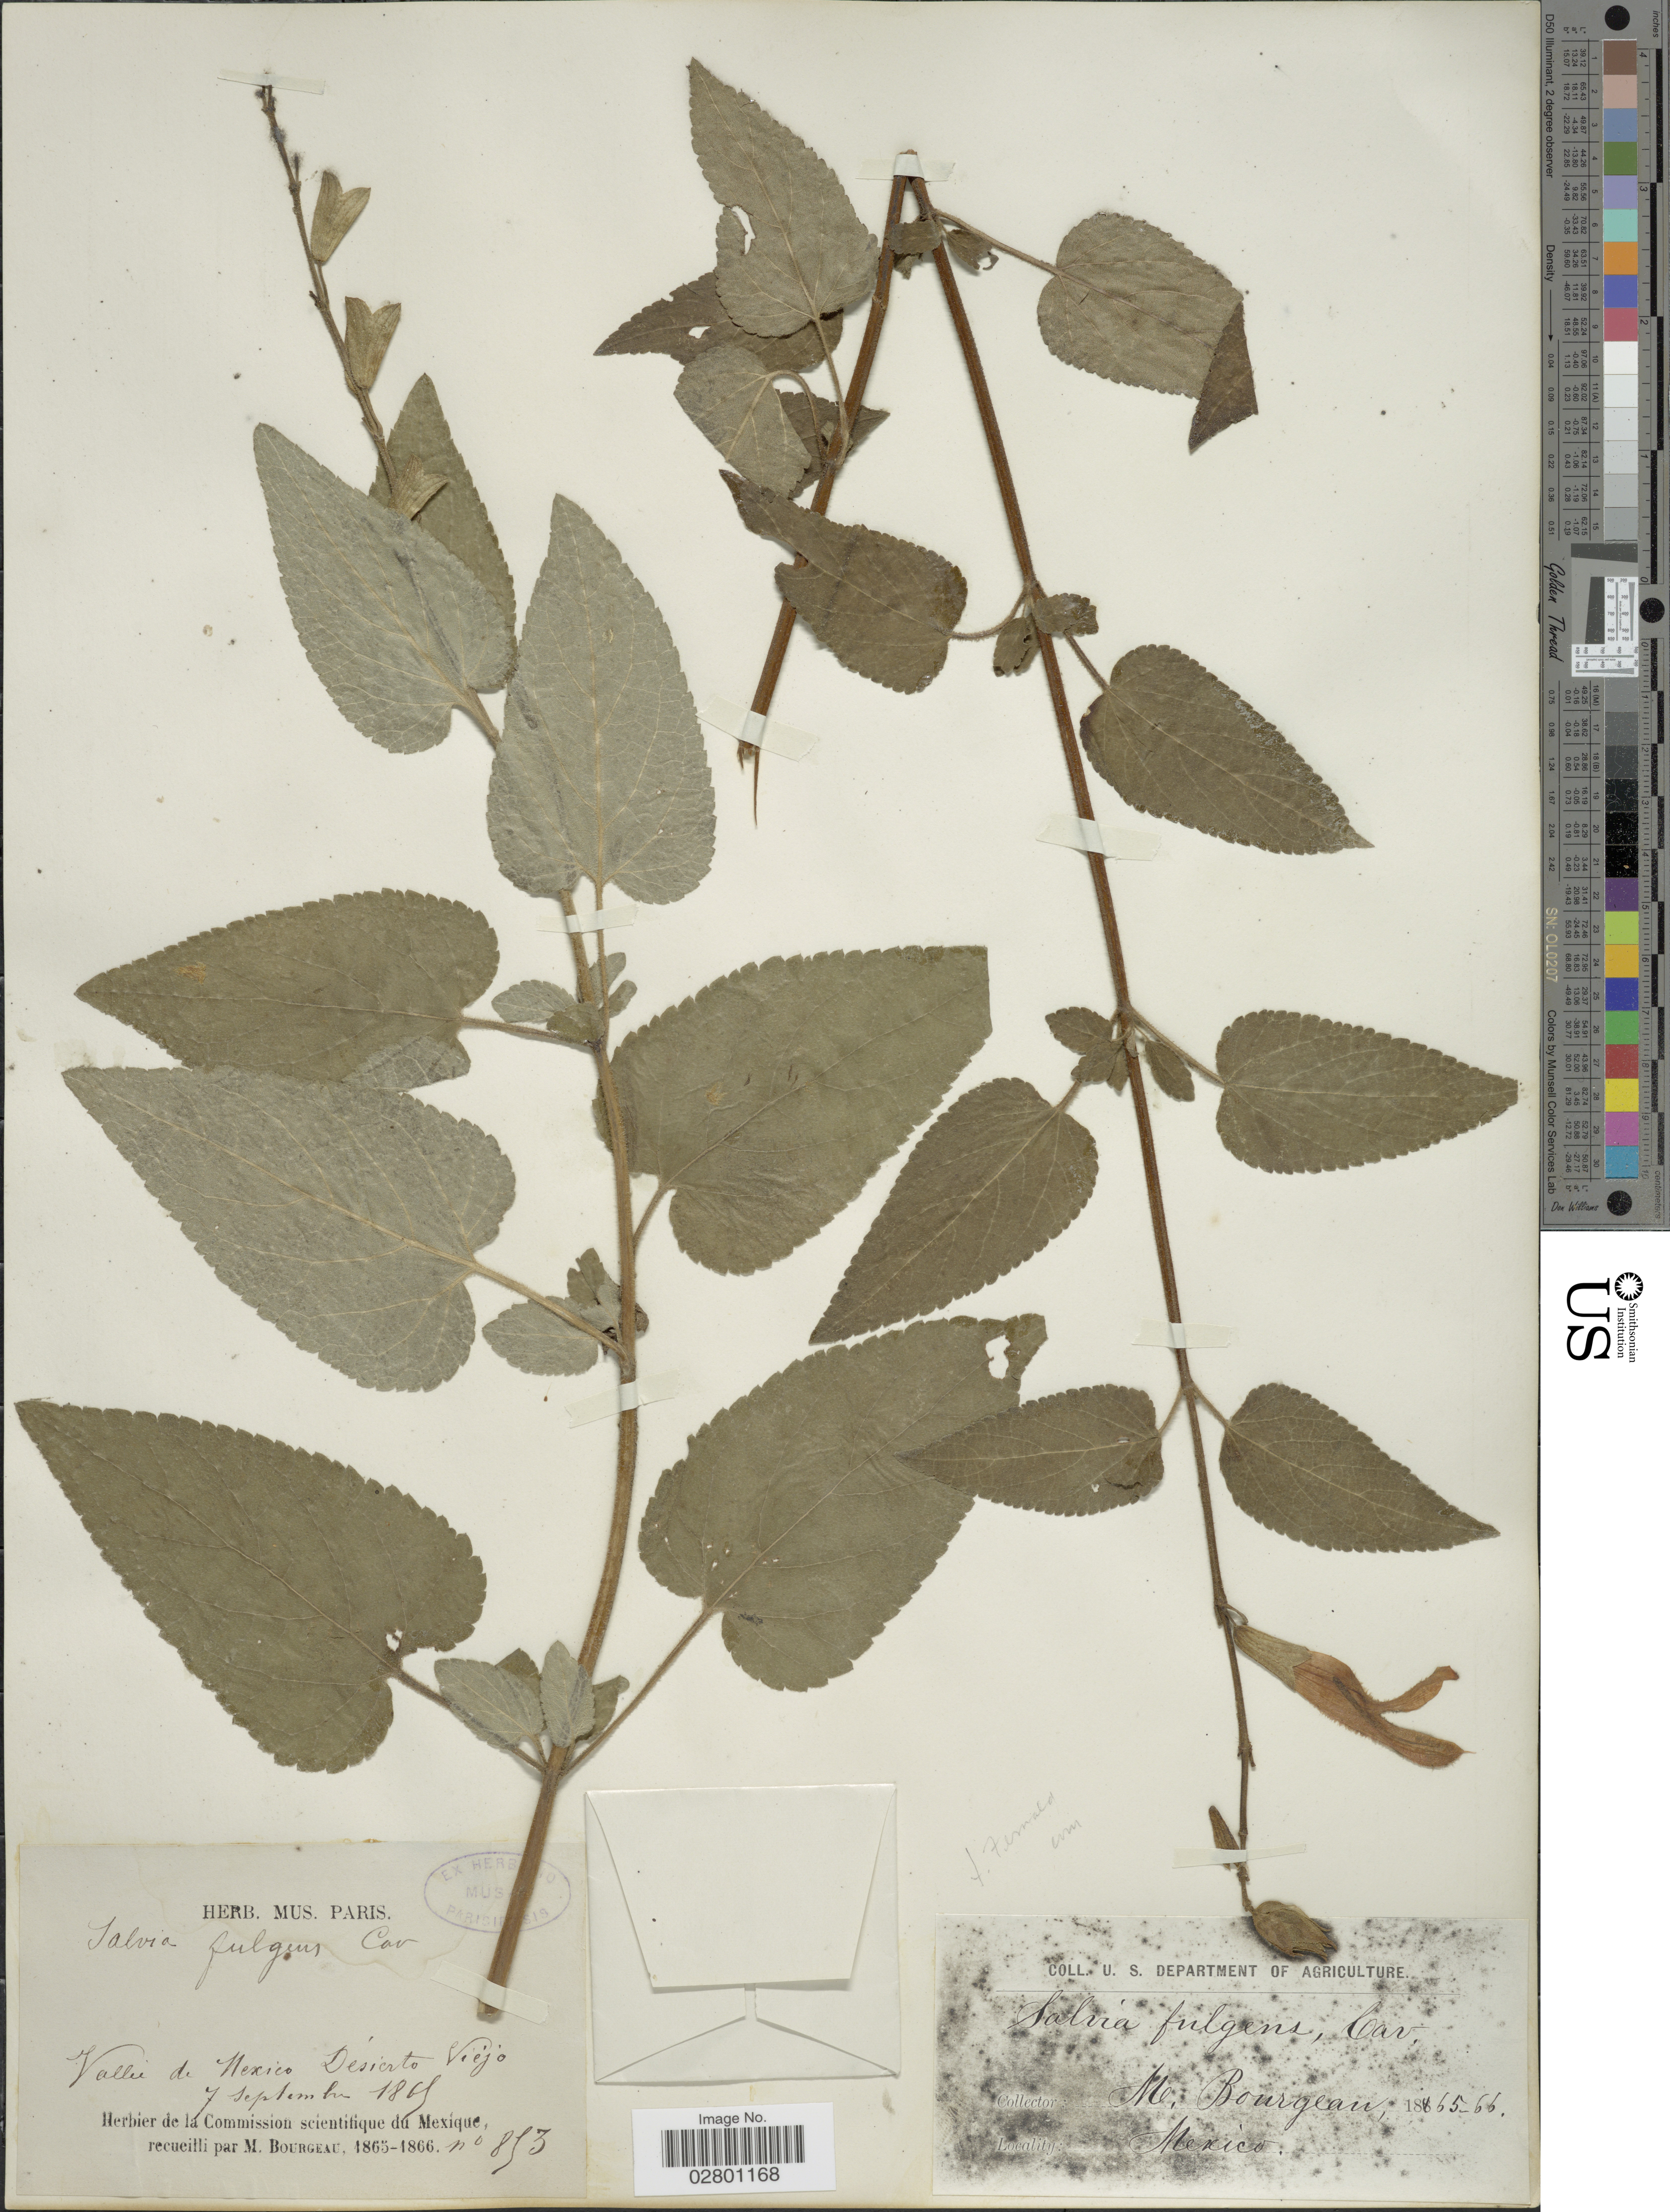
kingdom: Plantae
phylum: Tracheophyta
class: Magnoliopsida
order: Lamiales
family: Lamiaceae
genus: Salvia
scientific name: Salvia fulgens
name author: Cav.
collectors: M. Bourgeau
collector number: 853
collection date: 1865-09-07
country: Mexico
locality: Valleé de Mexico Desierto Viéjo.